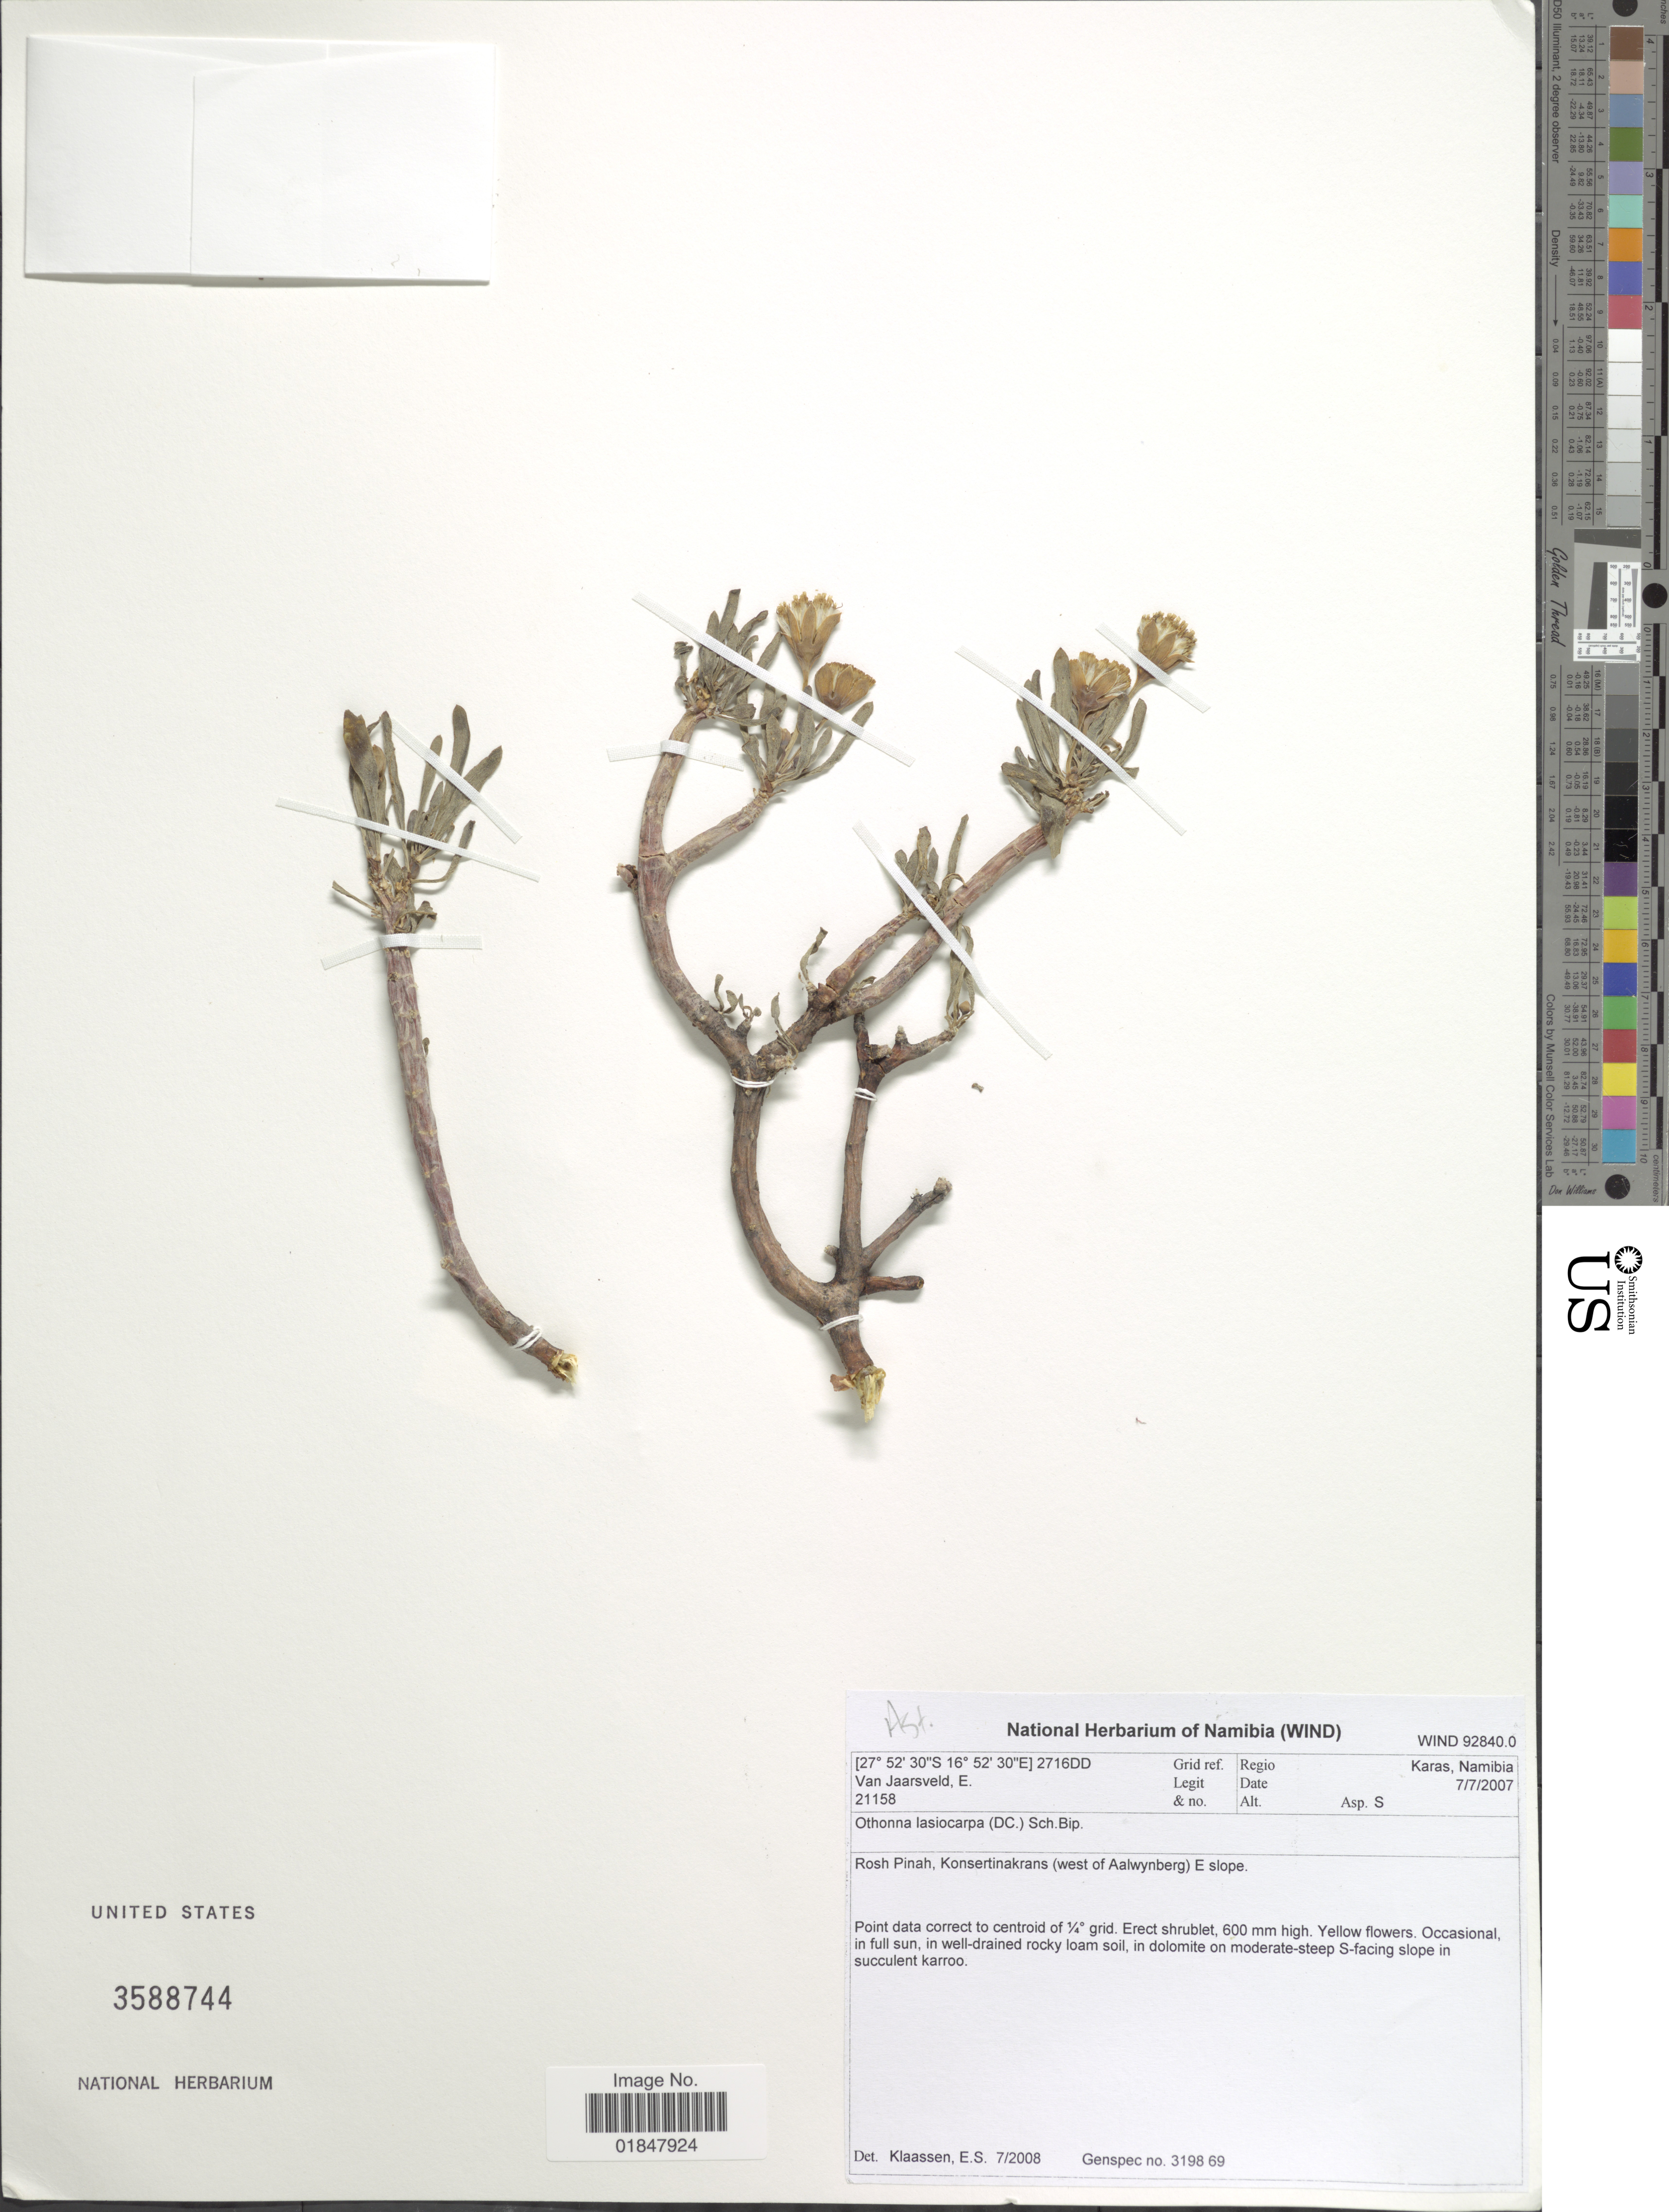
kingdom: Plantae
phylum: Tracheophyta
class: Magnoliopsida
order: Asterales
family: Asteraceae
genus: Othonna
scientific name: Othonna lasiocarpa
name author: (DC.) Sch. Bip.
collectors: E. van Jaarsveld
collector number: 21158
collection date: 2007-07-07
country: Namibia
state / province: Karas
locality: Rosh Pinah, Konsertinakrans (west of Aalwynberg) E slope (2716DD)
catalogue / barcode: US 3588744